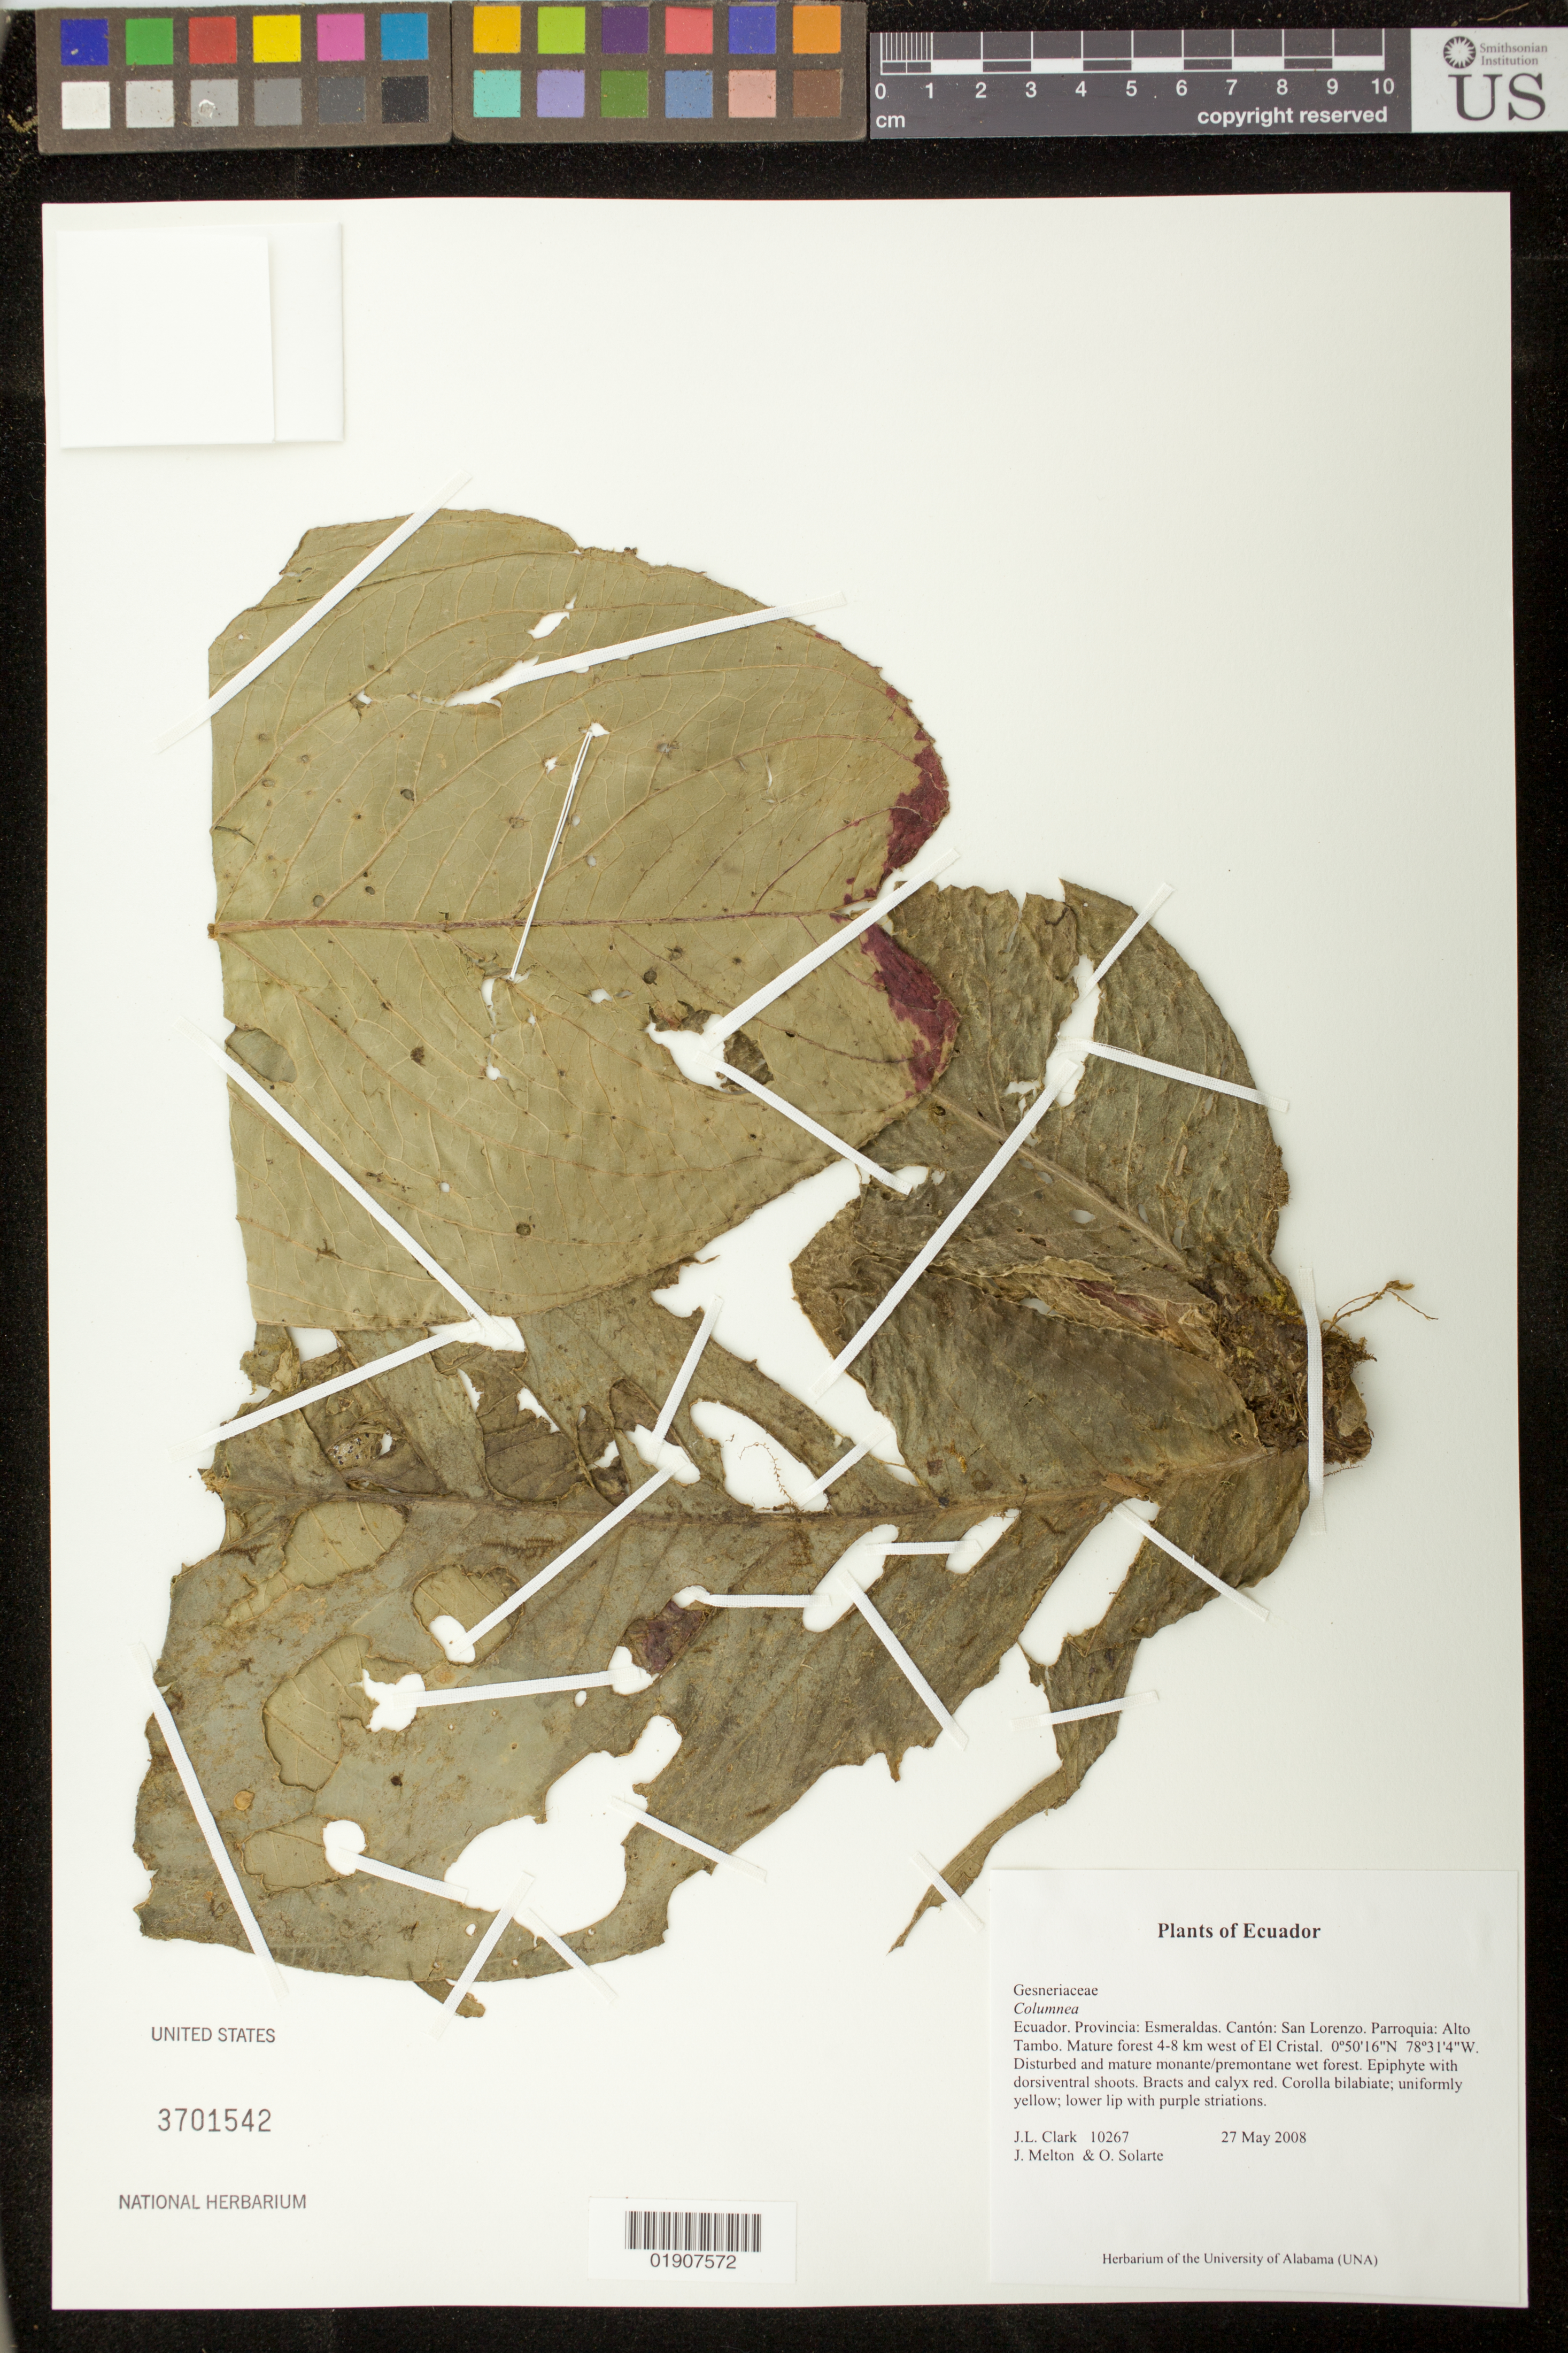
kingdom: Plantae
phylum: Tracheophyta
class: Magnoliopsida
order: Lamiales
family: Gesneriaceae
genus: Columnea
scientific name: Columnea sp.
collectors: J. L. Clark, J. Melton & O. Solarte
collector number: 10267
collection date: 2008-05-27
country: Ecuador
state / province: Esmeraldas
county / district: San Lorenzo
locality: Provincia: Esmeraldas. Cantón: San Lorenzo. Parroquia: Alto Tambo. Mature forest 4-8 km west of El Cristal.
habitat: Disturbed and mature monante/premontane wet forest.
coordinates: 0 50 16 N, 78 31 4 W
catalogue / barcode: US 3701542